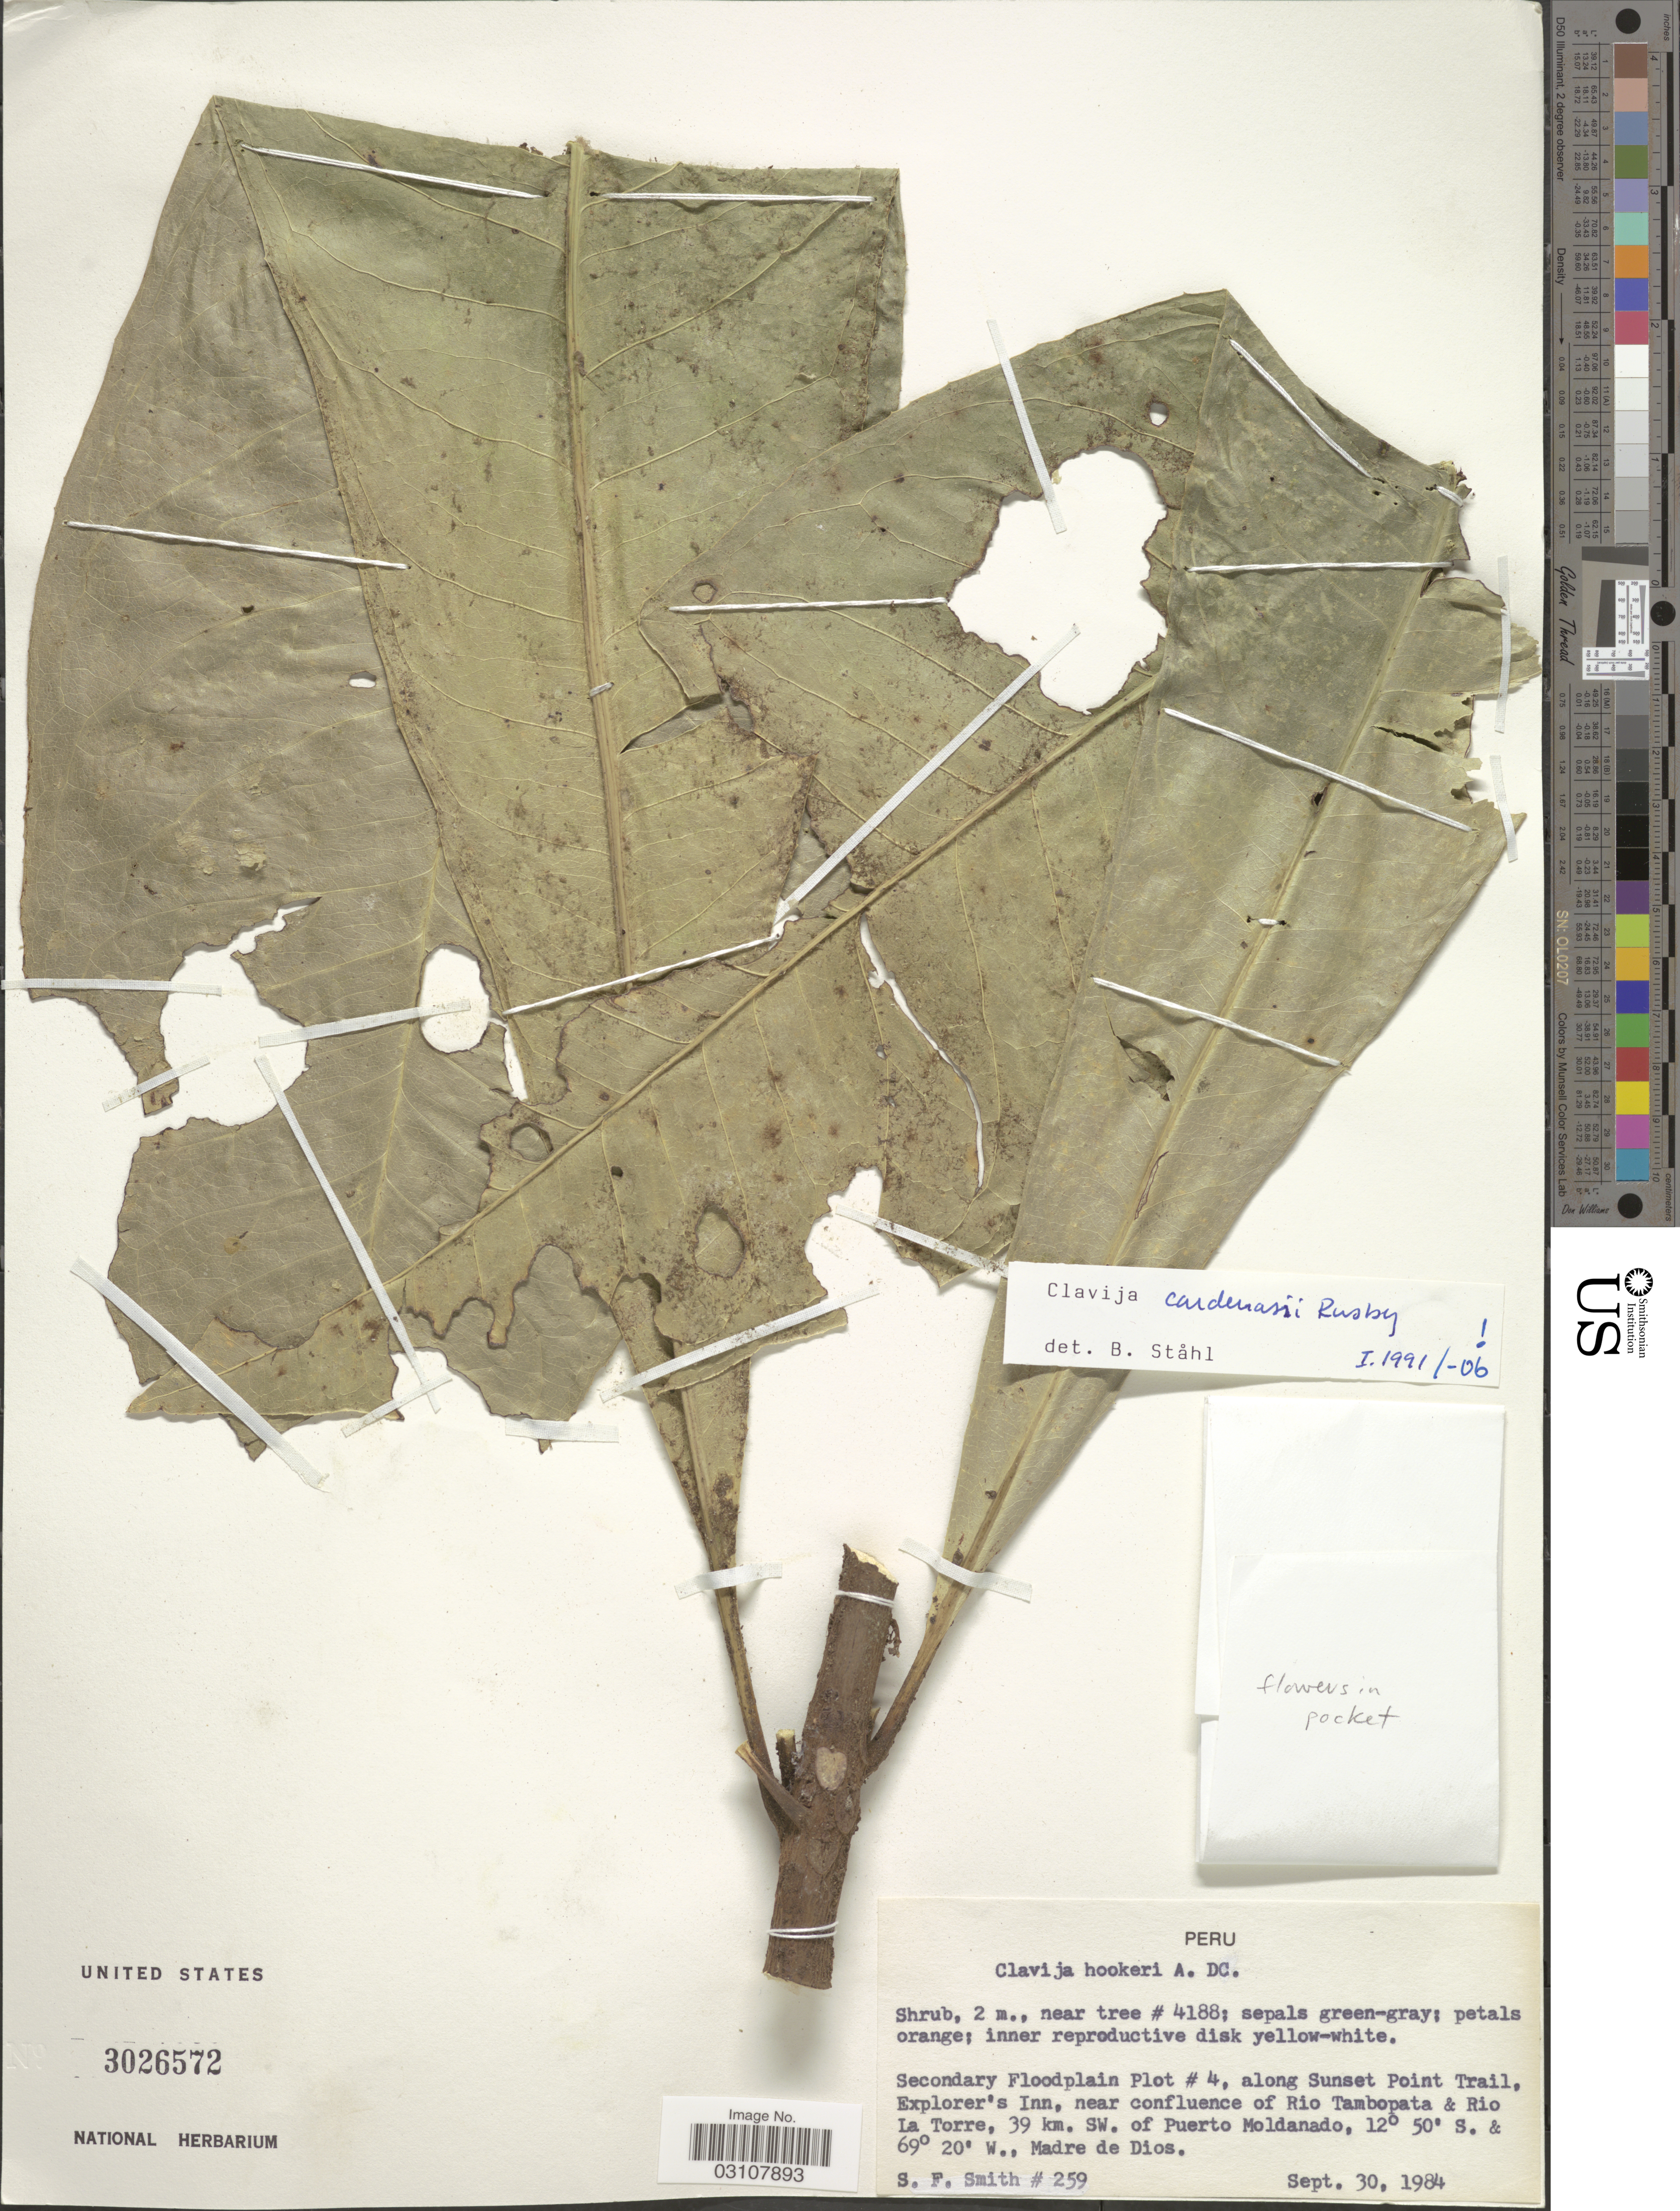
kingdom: Plantae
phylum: Tracheophyta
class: Magnoliopsida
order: Ericales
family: Primulaceae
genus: Clavija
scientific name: Clavija cardenasii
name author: Rusby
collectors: S.F. Smith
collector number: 259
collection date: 1984-09-30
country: Peru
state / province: Madre de Dios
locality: Secondary Floodplain Plot # 4, along Sunset Point Trail, Explorer's Inn, near confluence of Rio Tambopata & Rio La Torre, 39 km. SW. of Puerto Moldanado.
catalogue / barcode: US 3026572